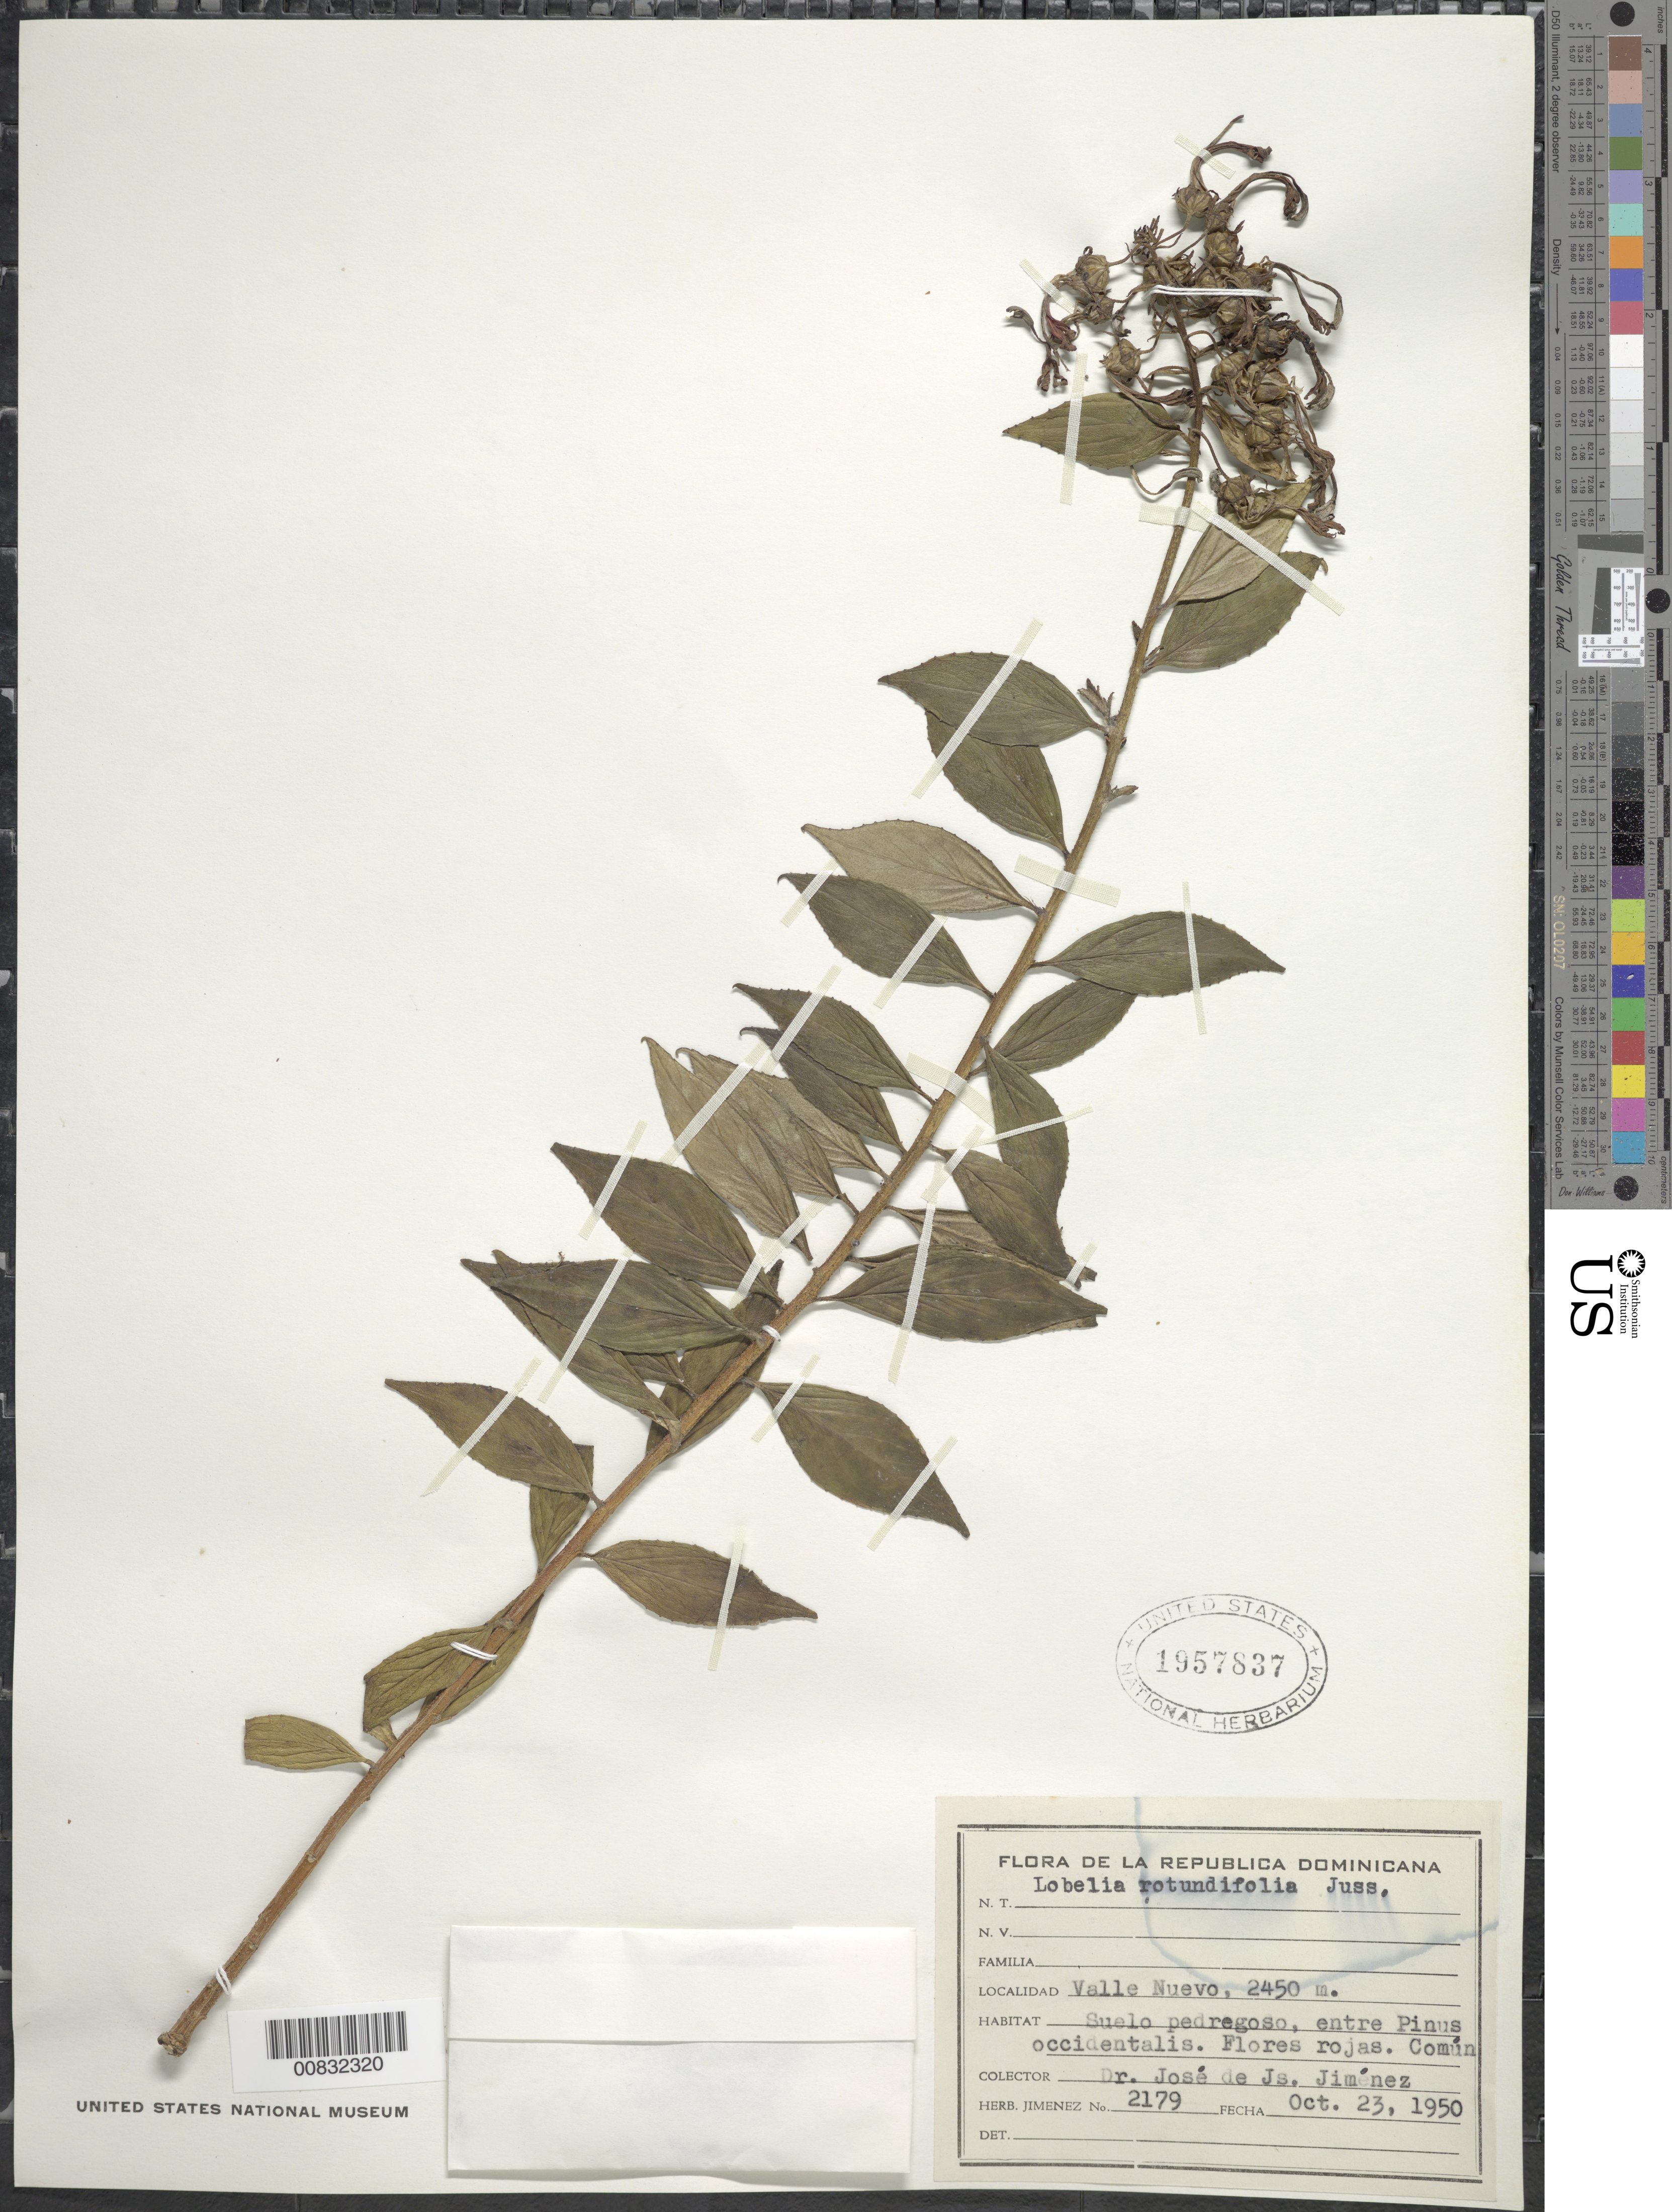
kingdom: Plantae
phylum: Tracheophyta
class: Magnoliopsida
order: Asterales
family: Campanulaceae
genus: Lobelia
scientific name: Lobelia rotundifolia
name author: Juss. ex A. DC.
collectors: J. J. Jiménez Almonte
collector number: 2176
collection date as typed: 23 Oct 1950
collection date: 1950-10-23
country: Dominican Republic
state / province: La Vega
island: Hispaniola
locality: Valle Nuevo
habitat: Suelo pedregoso, entre Pinus occidentalis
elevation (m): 2450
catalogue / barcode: US 1957837